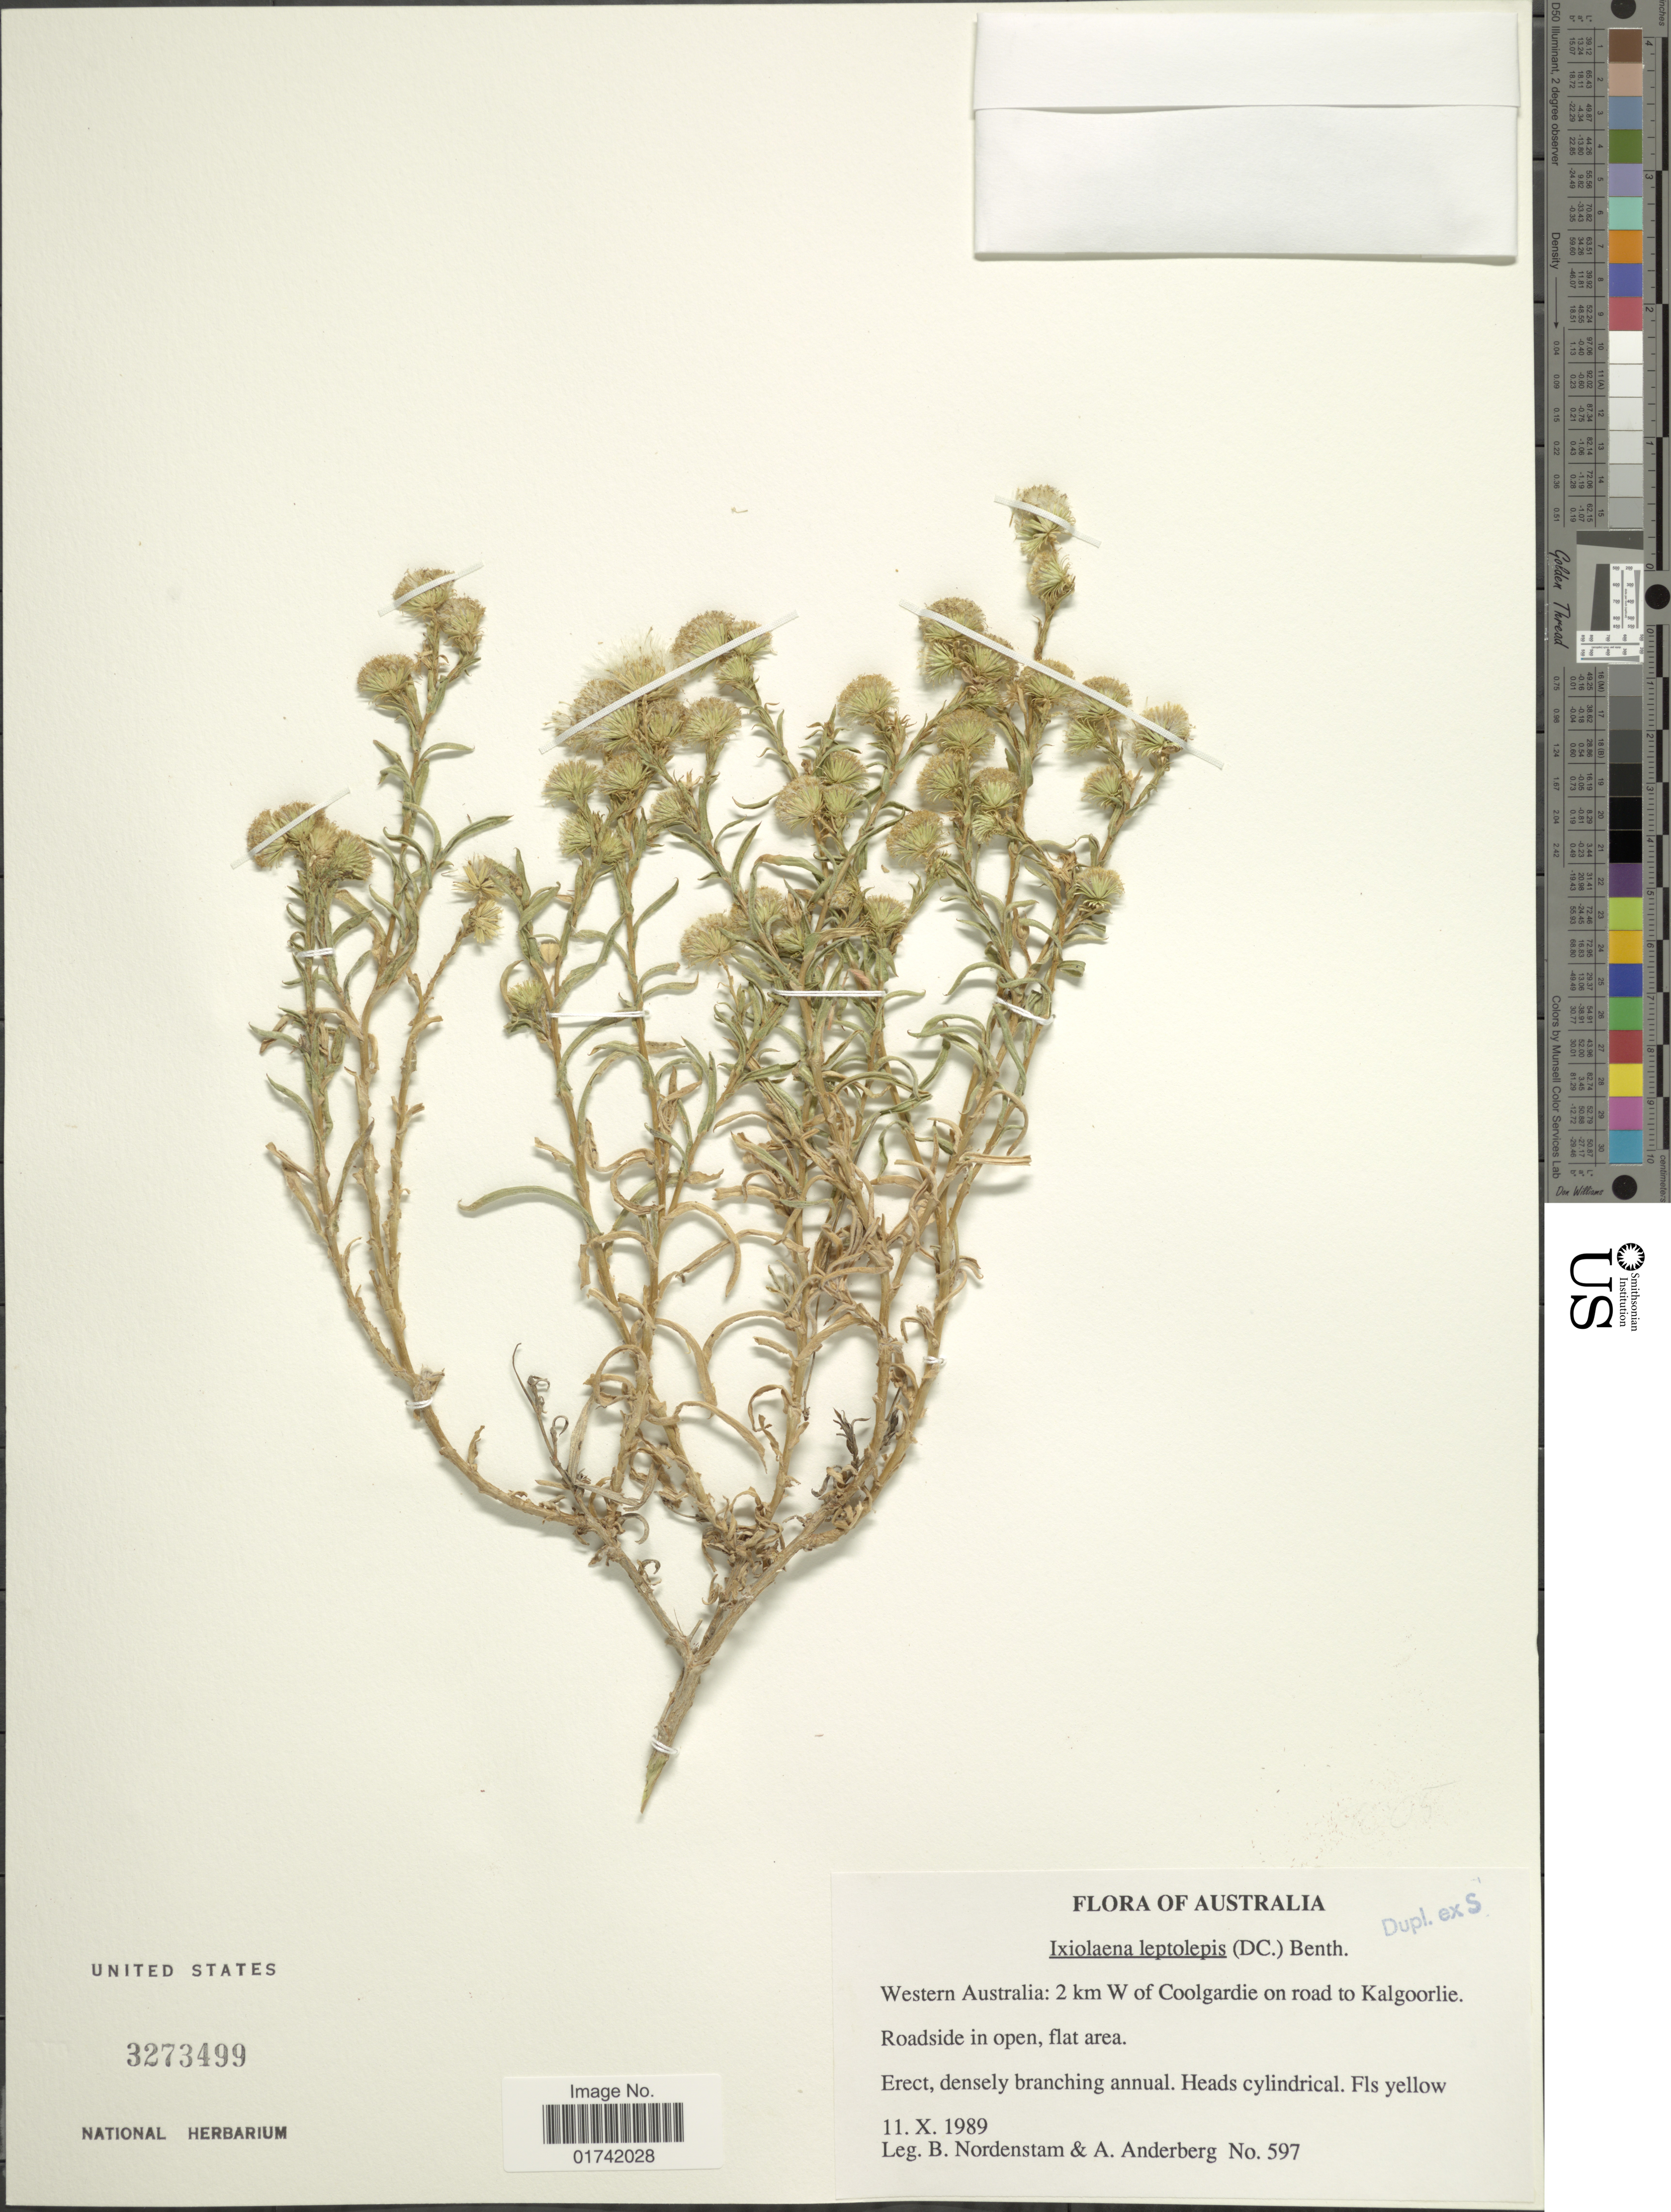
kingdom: Plantae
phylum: Tracheophyta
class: Magnoliopsida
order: Asterales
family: Asteraceae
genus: Ixiolaena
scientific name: Ixiolaena leptolepis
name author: (DC.) Benth.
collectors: B. Nordenstam & A. A. Anderberg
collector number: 597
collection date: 1989-10-11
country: Australia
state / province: Western Australia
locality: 2 km W of Coolgardie on road to Kalgoorlie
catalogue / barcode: US 3273499